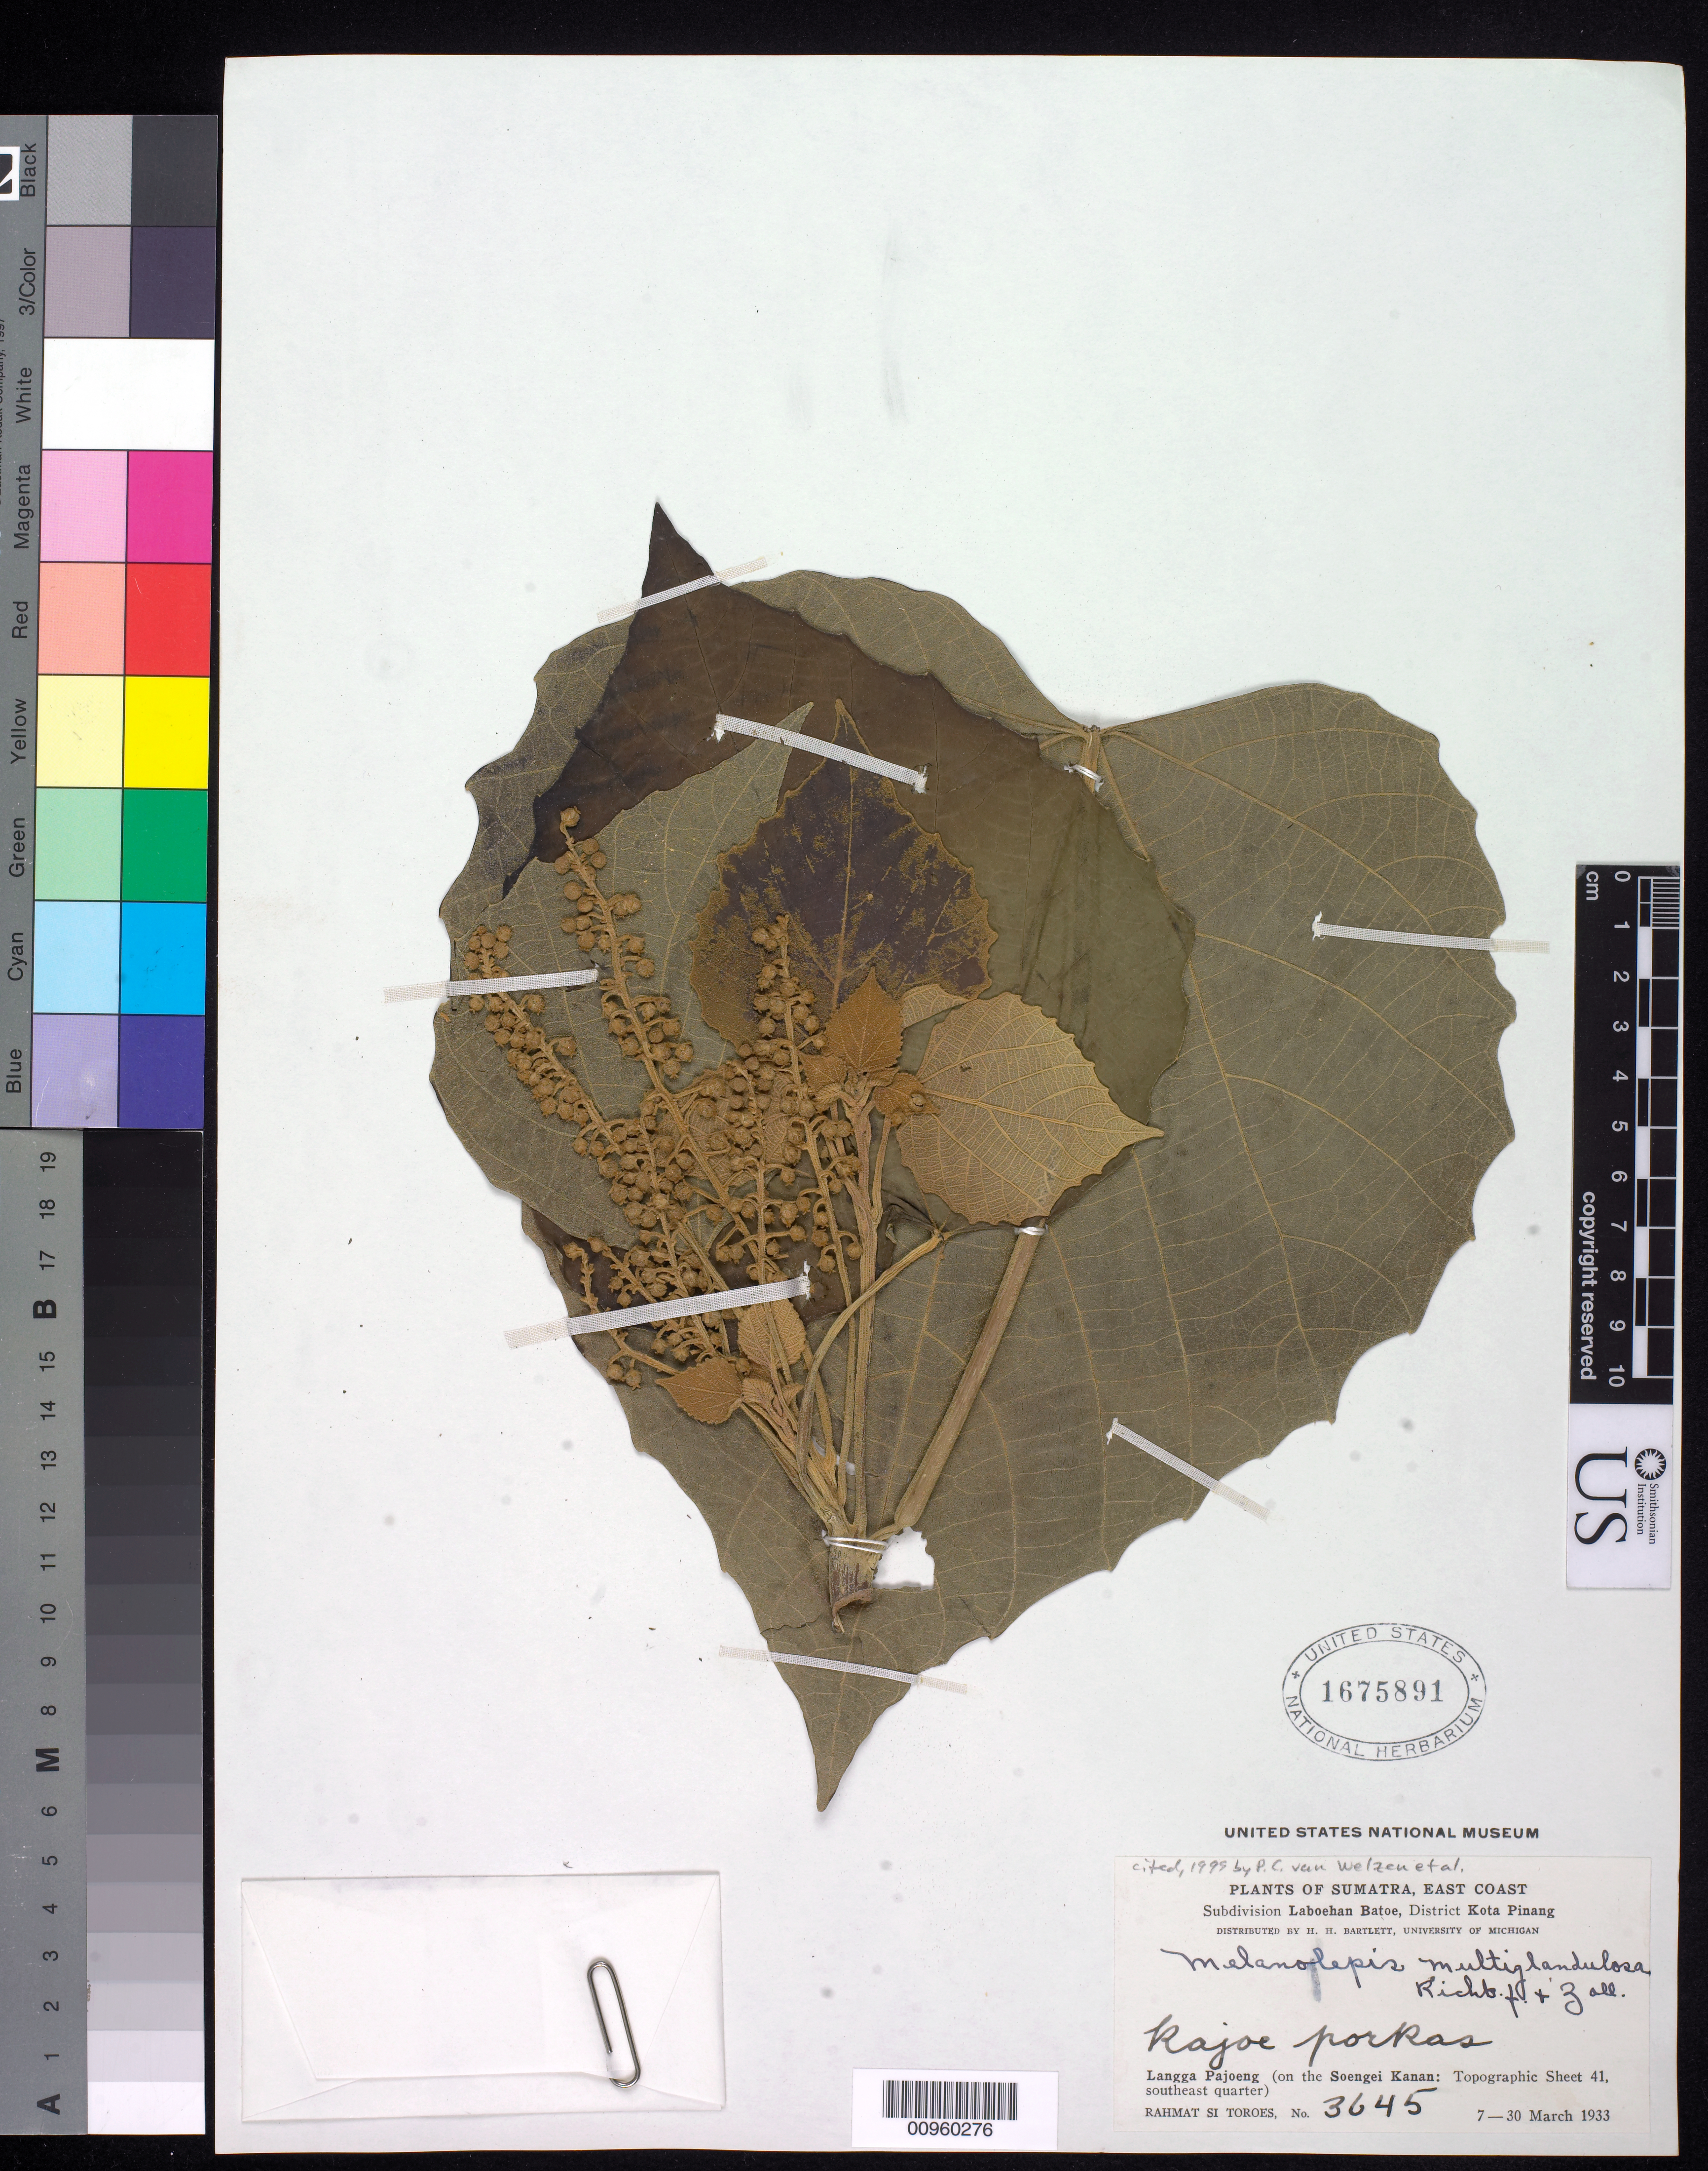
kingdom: Plantae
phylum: Tracheophyta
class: Magnoliopsida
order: Malpighiales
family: Euphorbiaceae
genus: Melanolepis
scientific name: Melanolepis multiglandulosa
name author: (Reinw. ex Blume) Rchb. f. & Zoll.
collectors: Rahmat Si Boeea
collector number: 3645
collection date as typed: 07 Mar 1933 to 30 Mar 1933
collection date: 1933-03-07/1933-03-30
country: Indonesia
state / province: Sumatra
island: Sumatra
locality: Sumatra East Coast, Subdiv. Laboehan Batoe, Kota Pinang Dist., Lagga Pajoeng, Soengei Kanan Topographic Sheet 41 SE quarter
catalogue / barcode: US 1675891